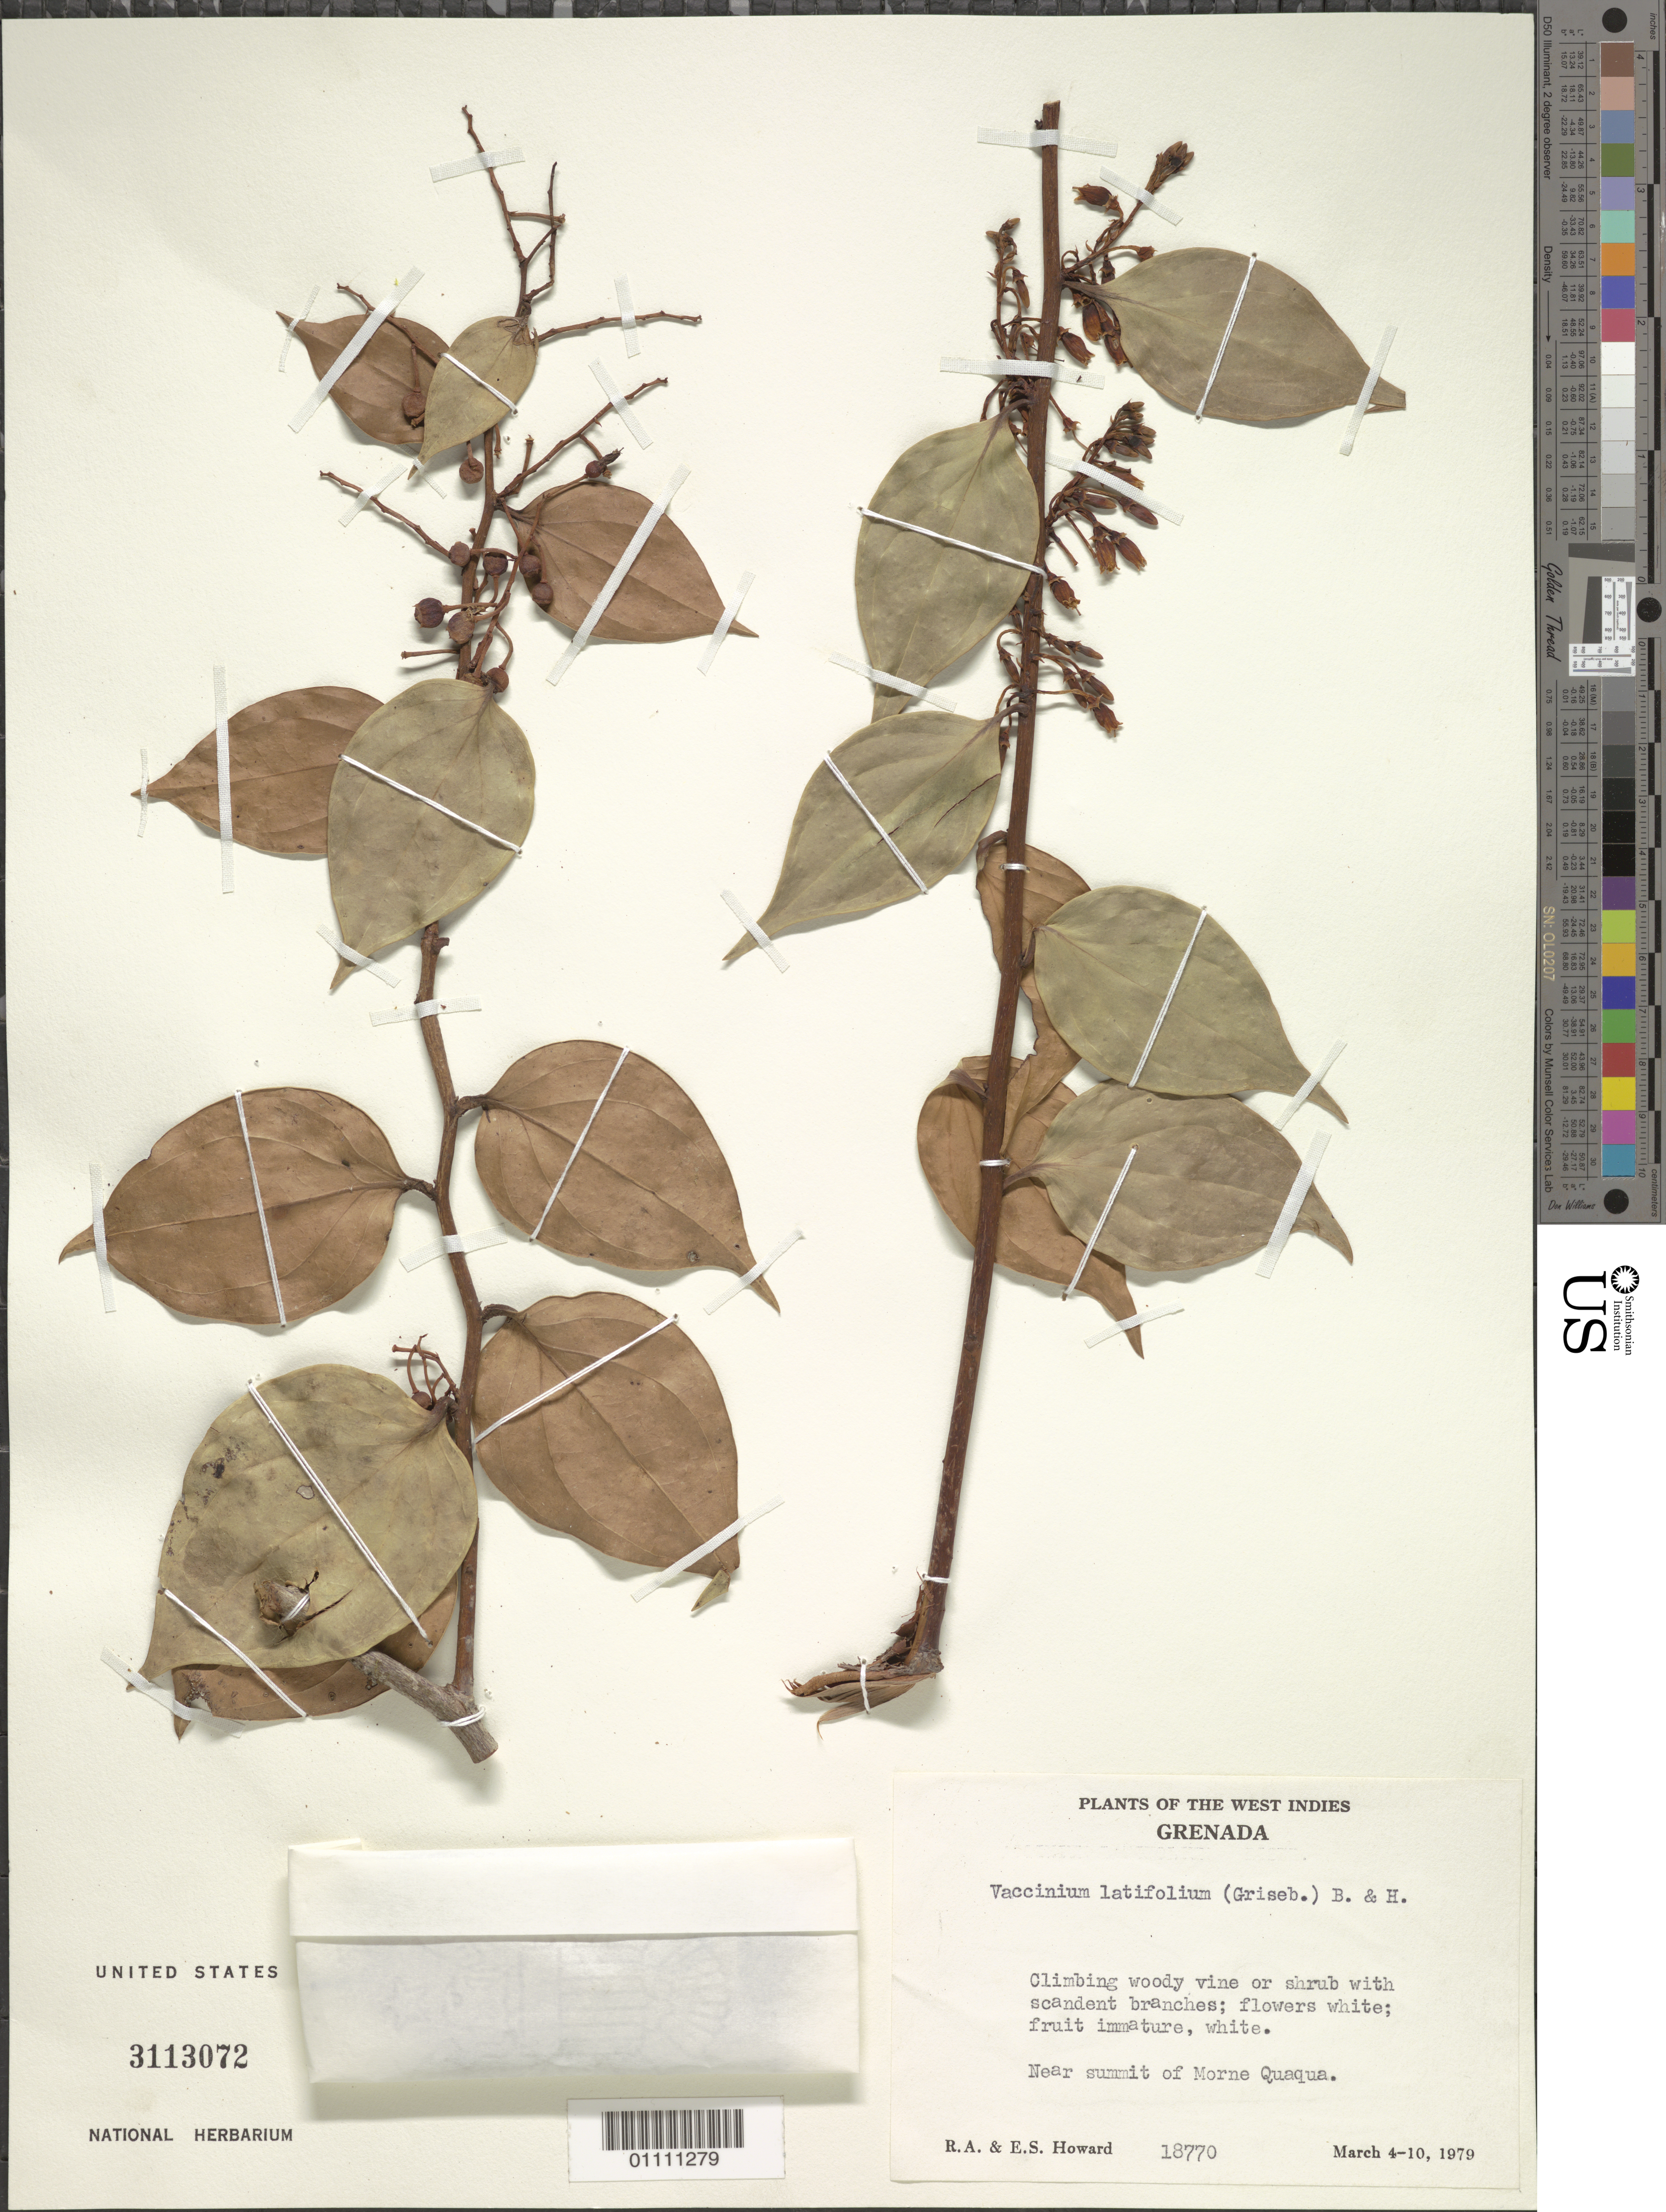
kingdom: Plantae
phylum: Tracheophyta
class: Magnoliopsida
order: Ericales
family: Ericaceae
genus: Vaccinium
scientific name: Vaccinium latifolium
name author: Benth. & Hook. f.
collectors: R. A. Howard & E. S. Howard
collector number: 18770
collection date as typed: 04 Mar 1979 to 10 Mar 1979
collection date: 1979-03-04/1979-03-10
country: Grenada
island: Grenada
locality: Near summit of Morne Quaqua.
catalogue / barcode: US 3113072